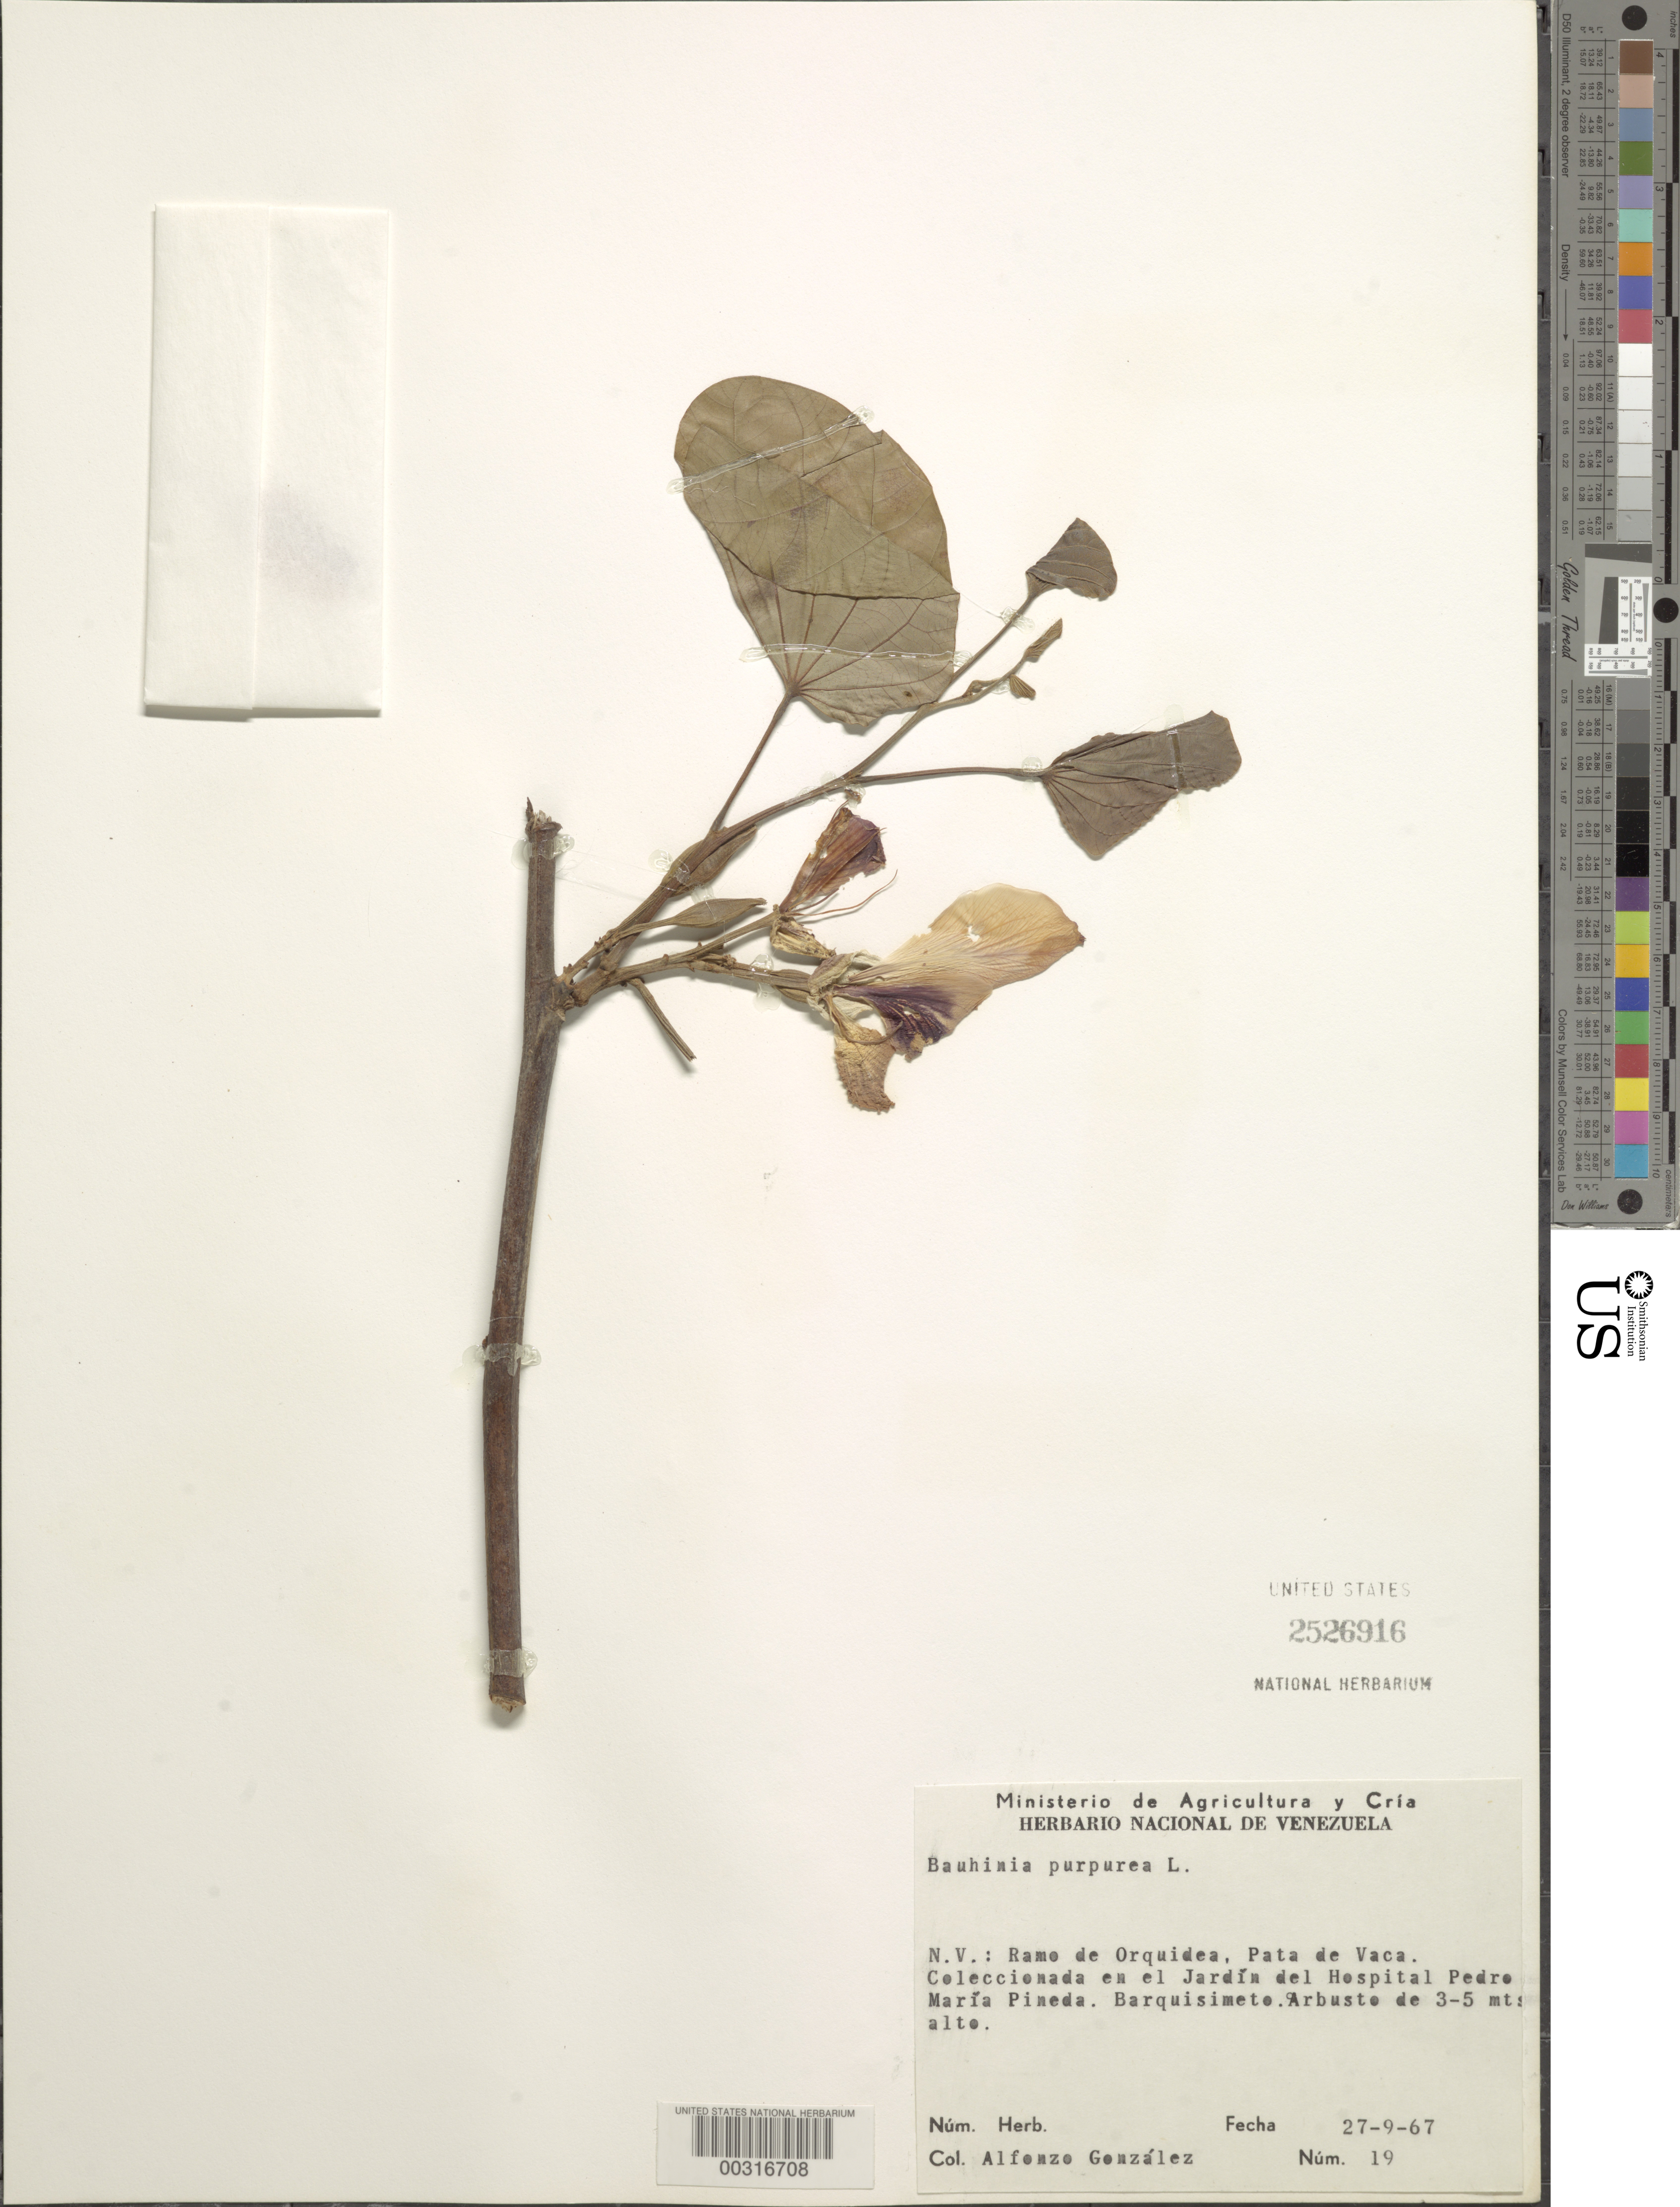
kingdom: Plantae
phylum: Tracheophyta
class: Magnoliopsida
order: Fabales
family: Fabaceae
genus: Bauhinia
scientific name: Bauhinia purpurea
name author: L.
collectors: A. C. González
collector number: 19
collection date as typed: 27 Sep 1967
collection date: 1967-09-27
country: Venezuela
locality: Garden of hospital pedro maria pineda, barquisimento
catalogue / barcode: US 2526916